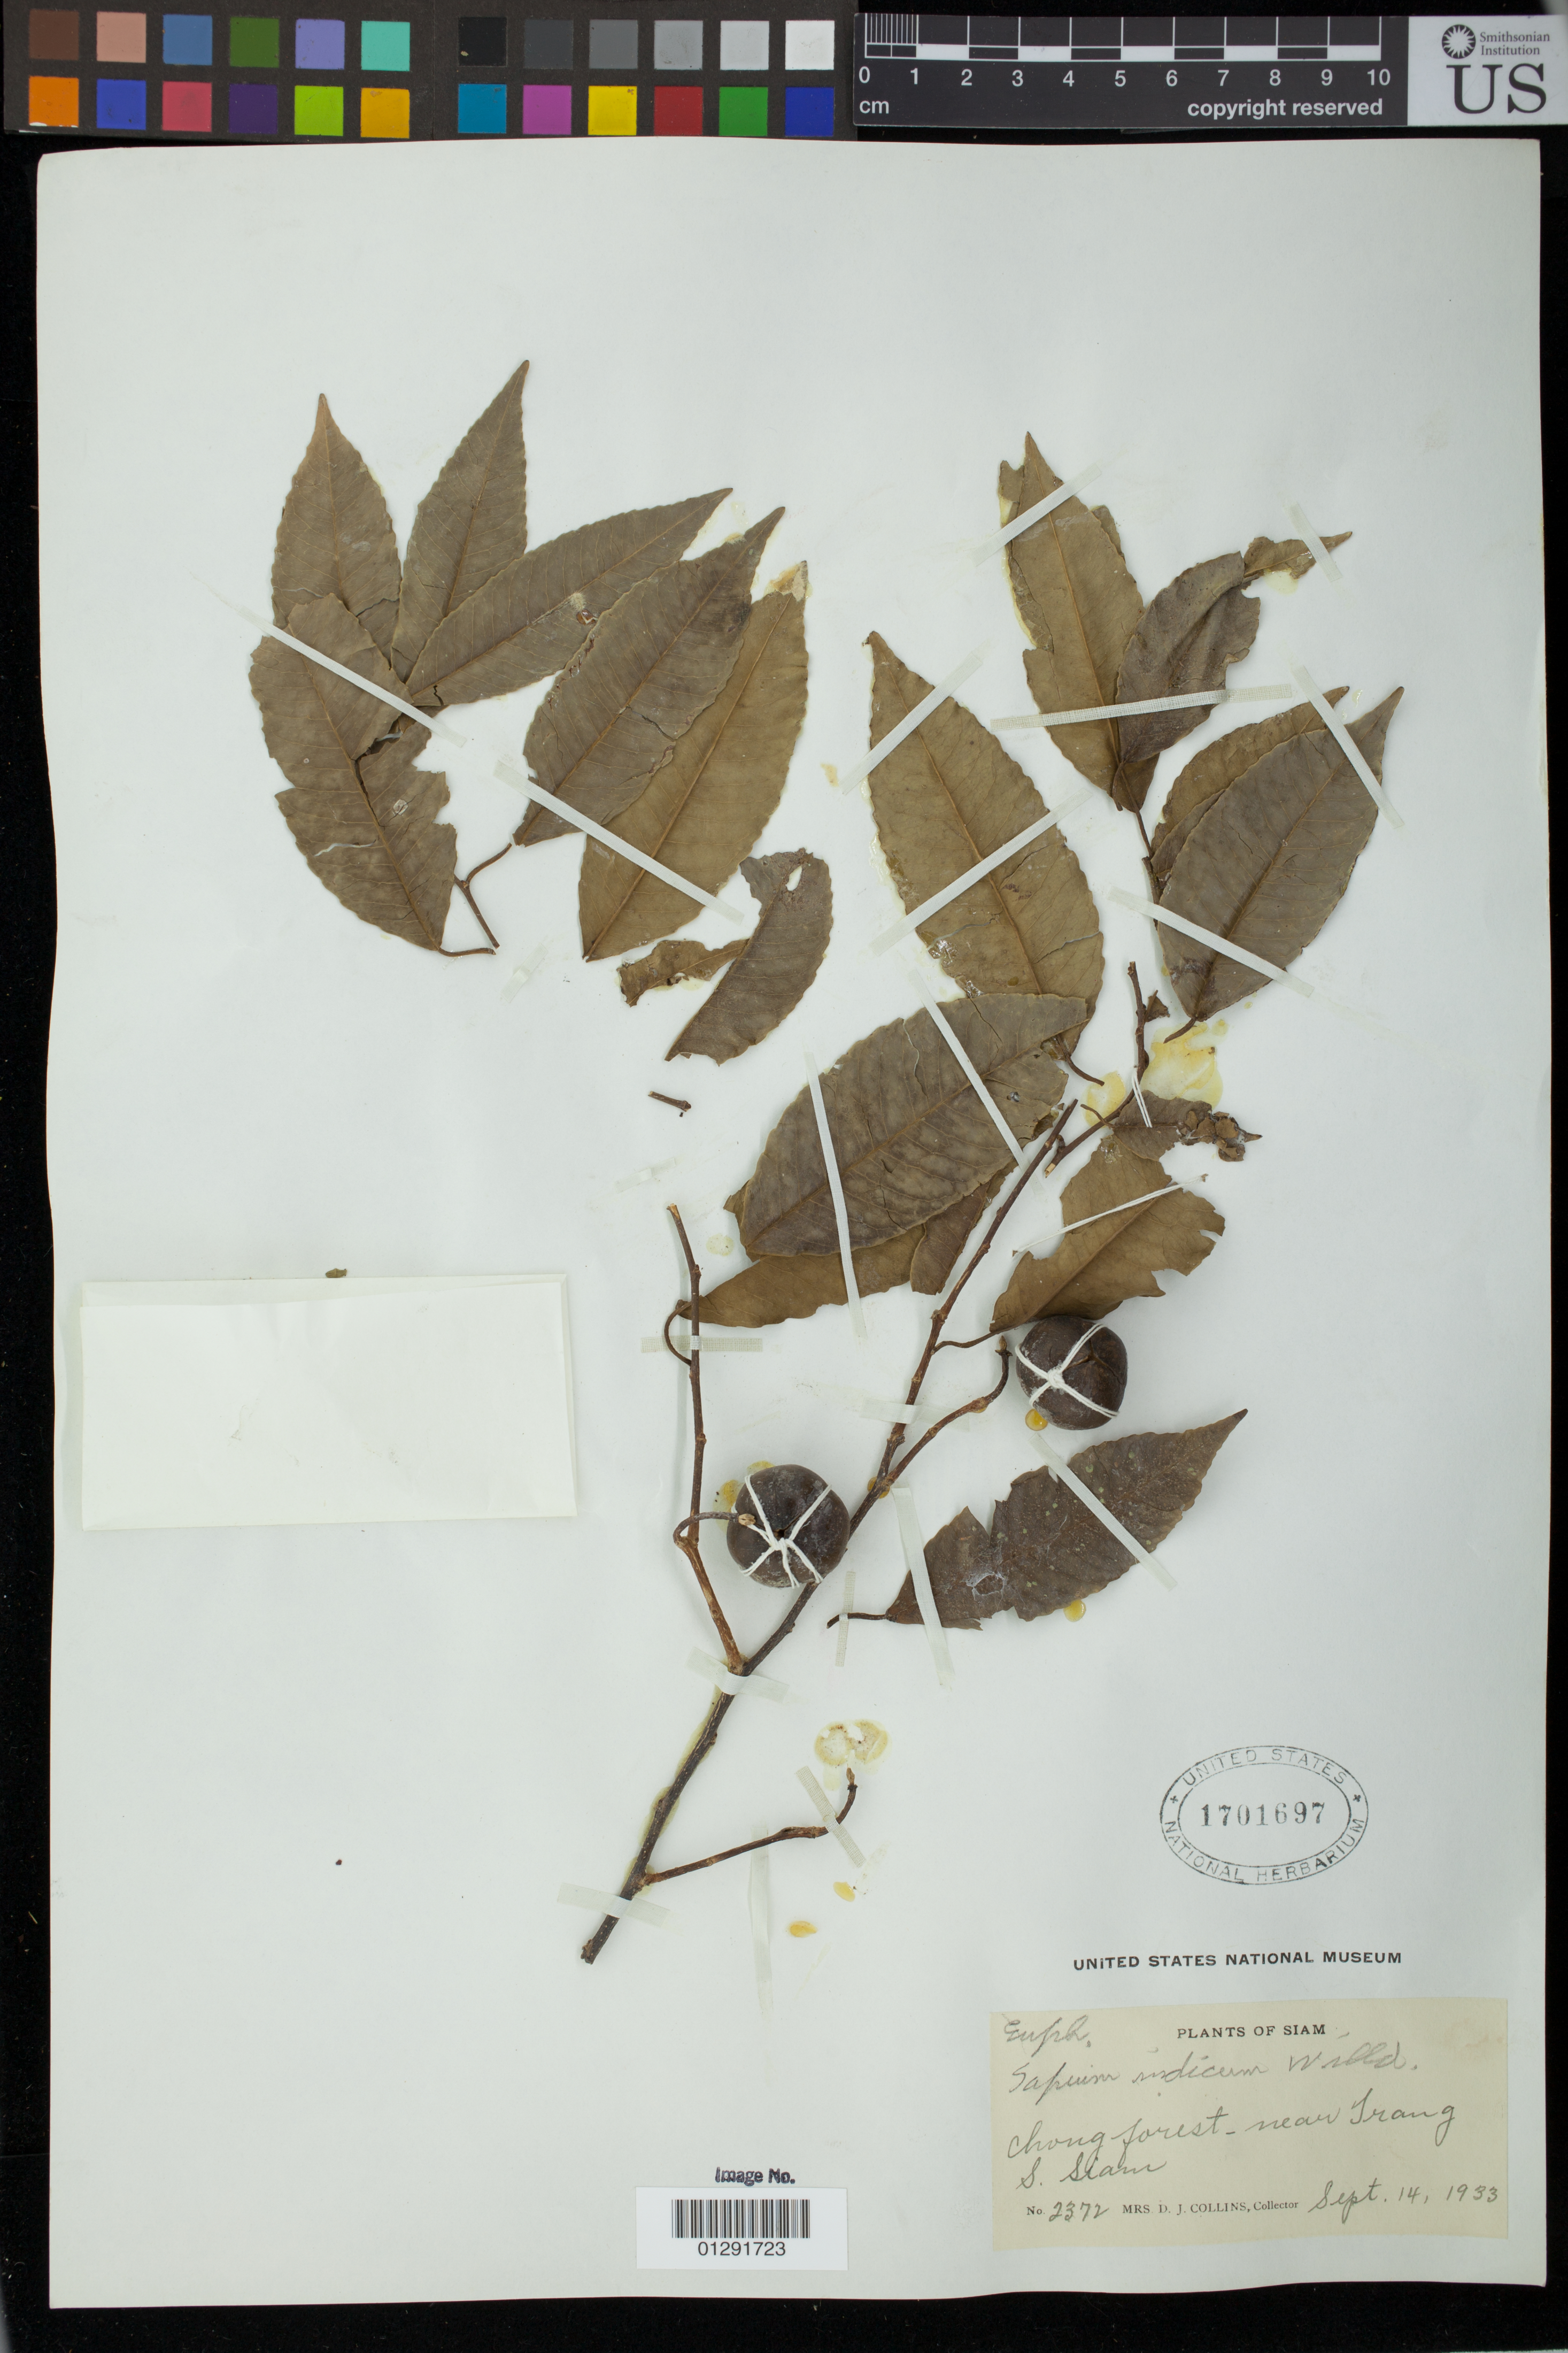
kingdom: Plantae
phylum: Tracheophyta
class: Magnoliopsida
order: Malpighiales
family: Euphorbiaceae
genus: Sapium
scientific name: Sapium indicum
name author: Willd.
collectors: Mrs. D. J. Collins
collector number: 2372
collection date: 1933-09-14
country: Thailand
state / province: Trang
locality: S. Siam. Chong Forest - near Trang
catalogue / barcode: US 1701697